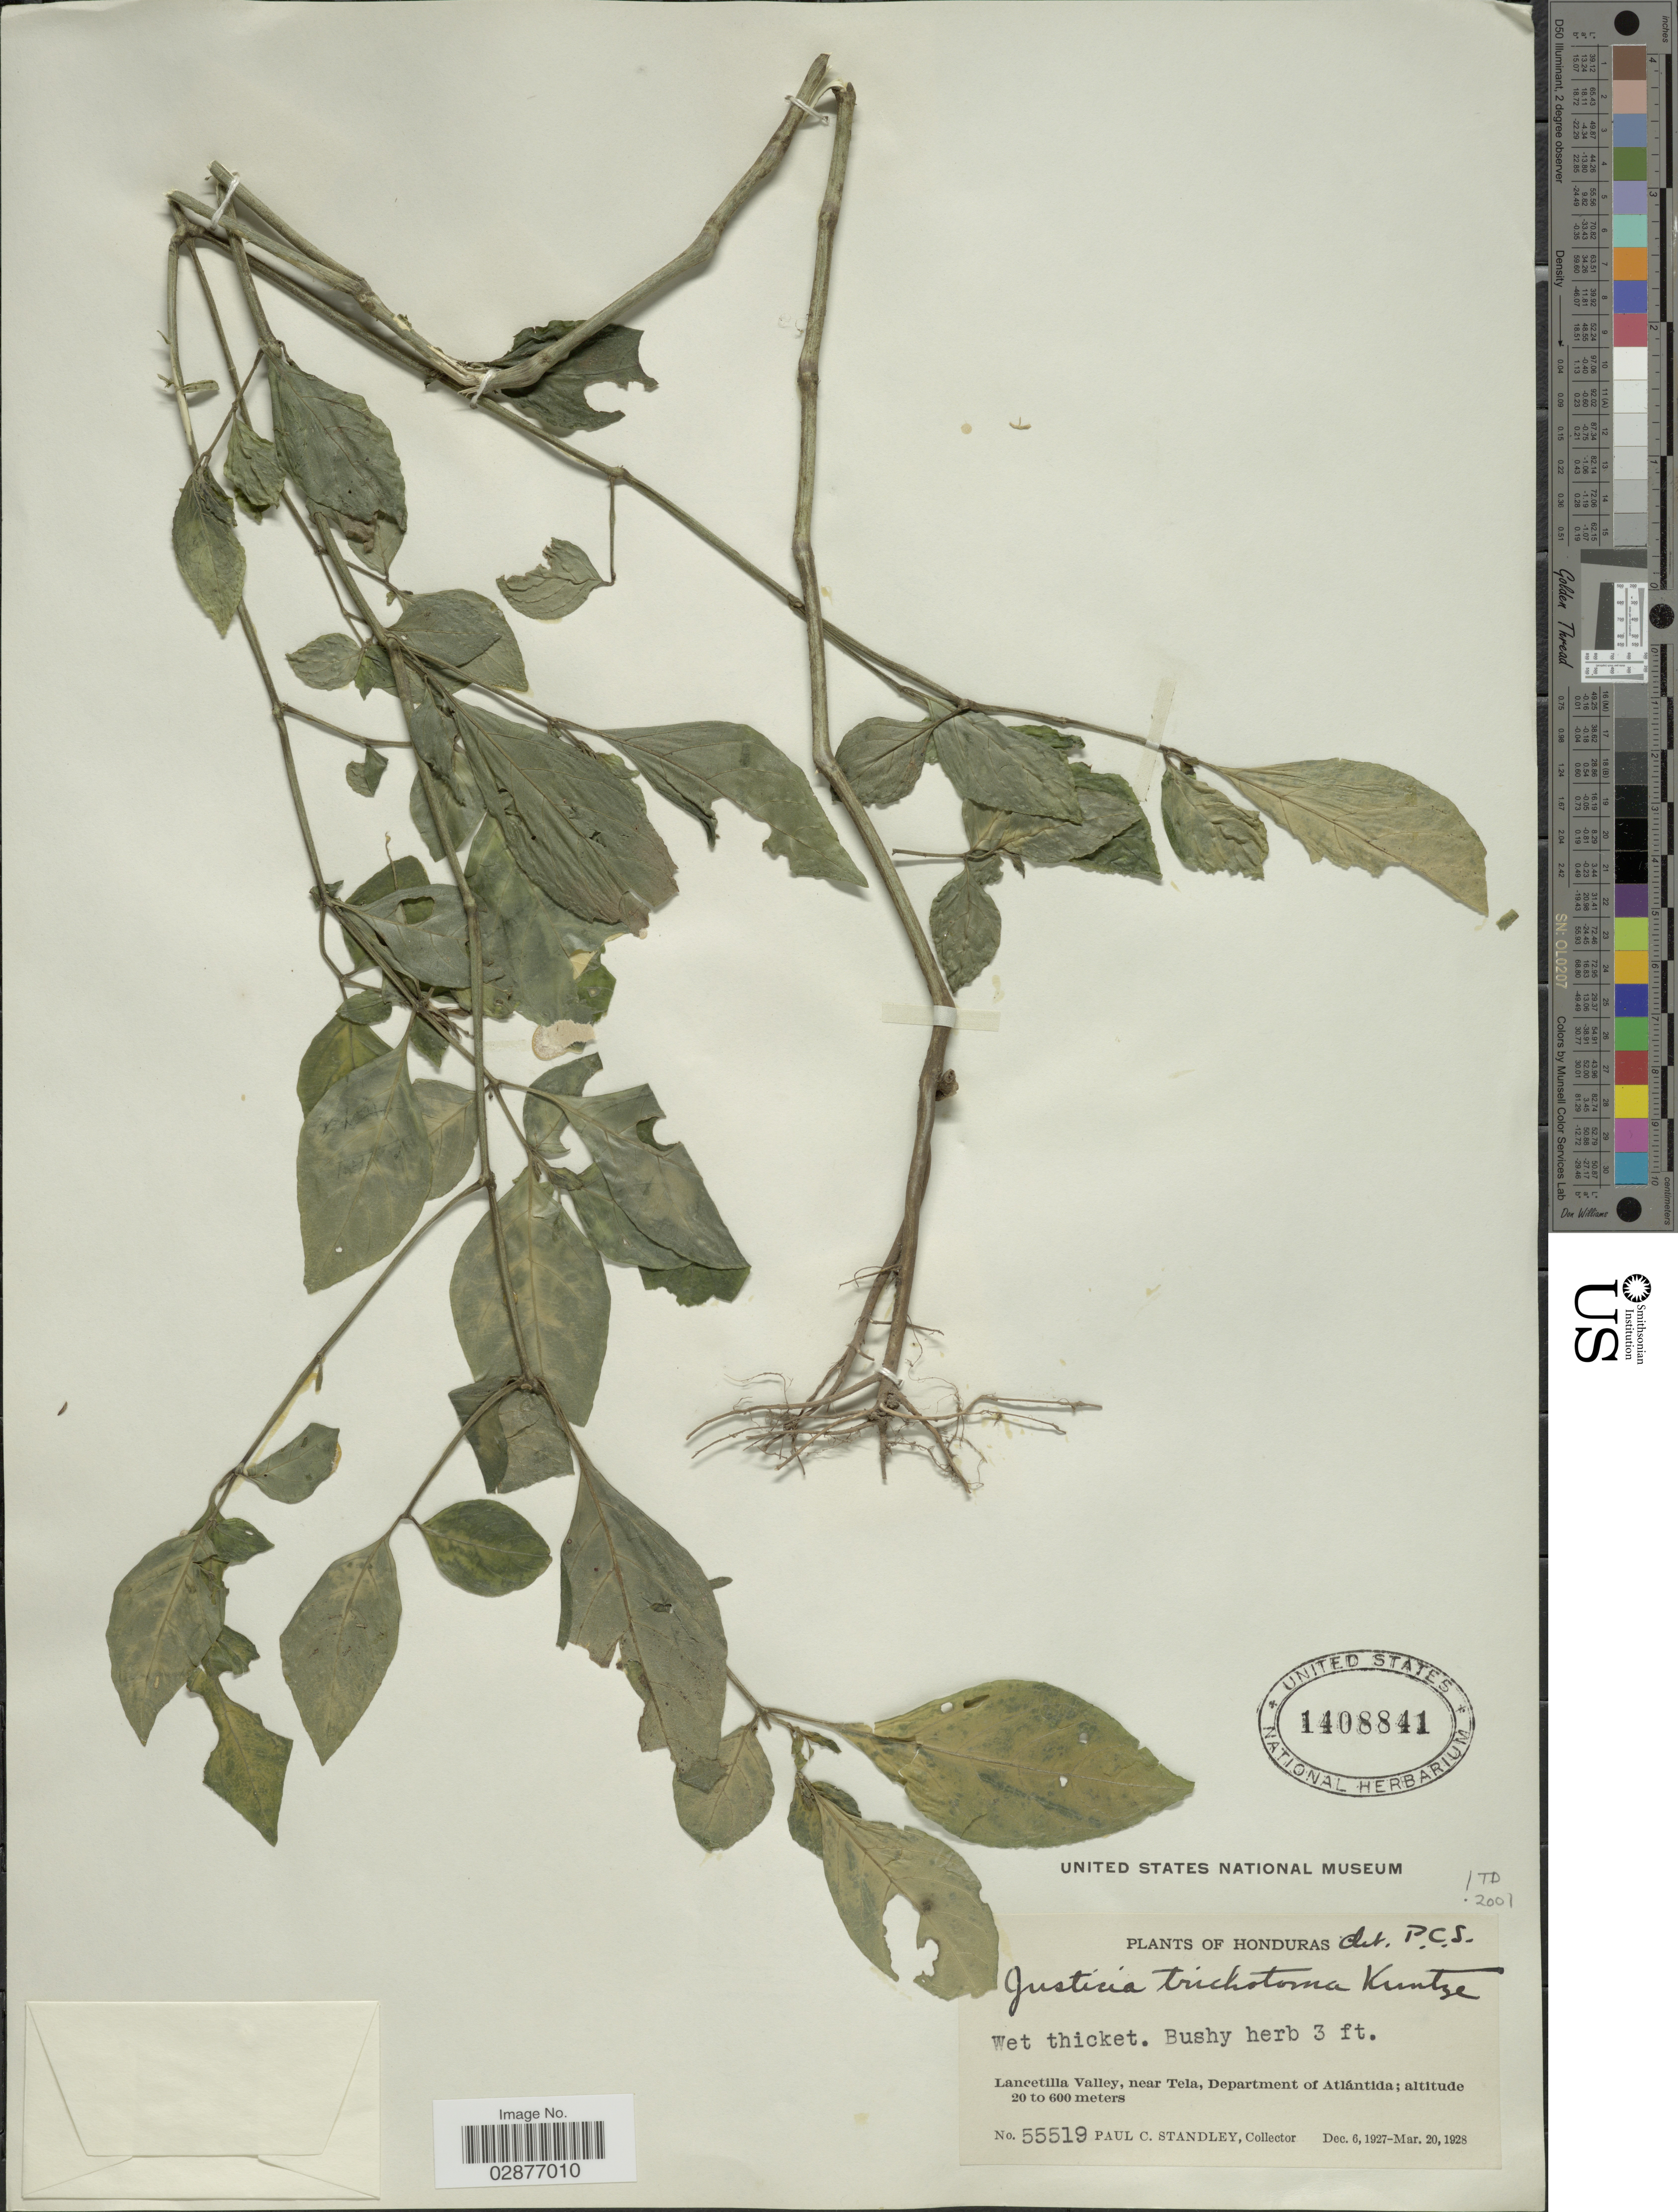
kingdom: Plantae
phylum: Tracheophyta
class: Magnoliopsida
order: Lamiales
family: Acanthaceae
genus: Justicia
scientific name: Justicia trichotoma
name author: (Kuntze) Leonard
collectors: P. C. Standley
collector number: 55519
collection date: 1927-12-06/1928-03-20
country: Honduras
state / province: Atlántida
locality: Lancetilla Valley, near Tela, Department of Atlántida.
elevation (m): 20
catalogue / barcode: US 1408841